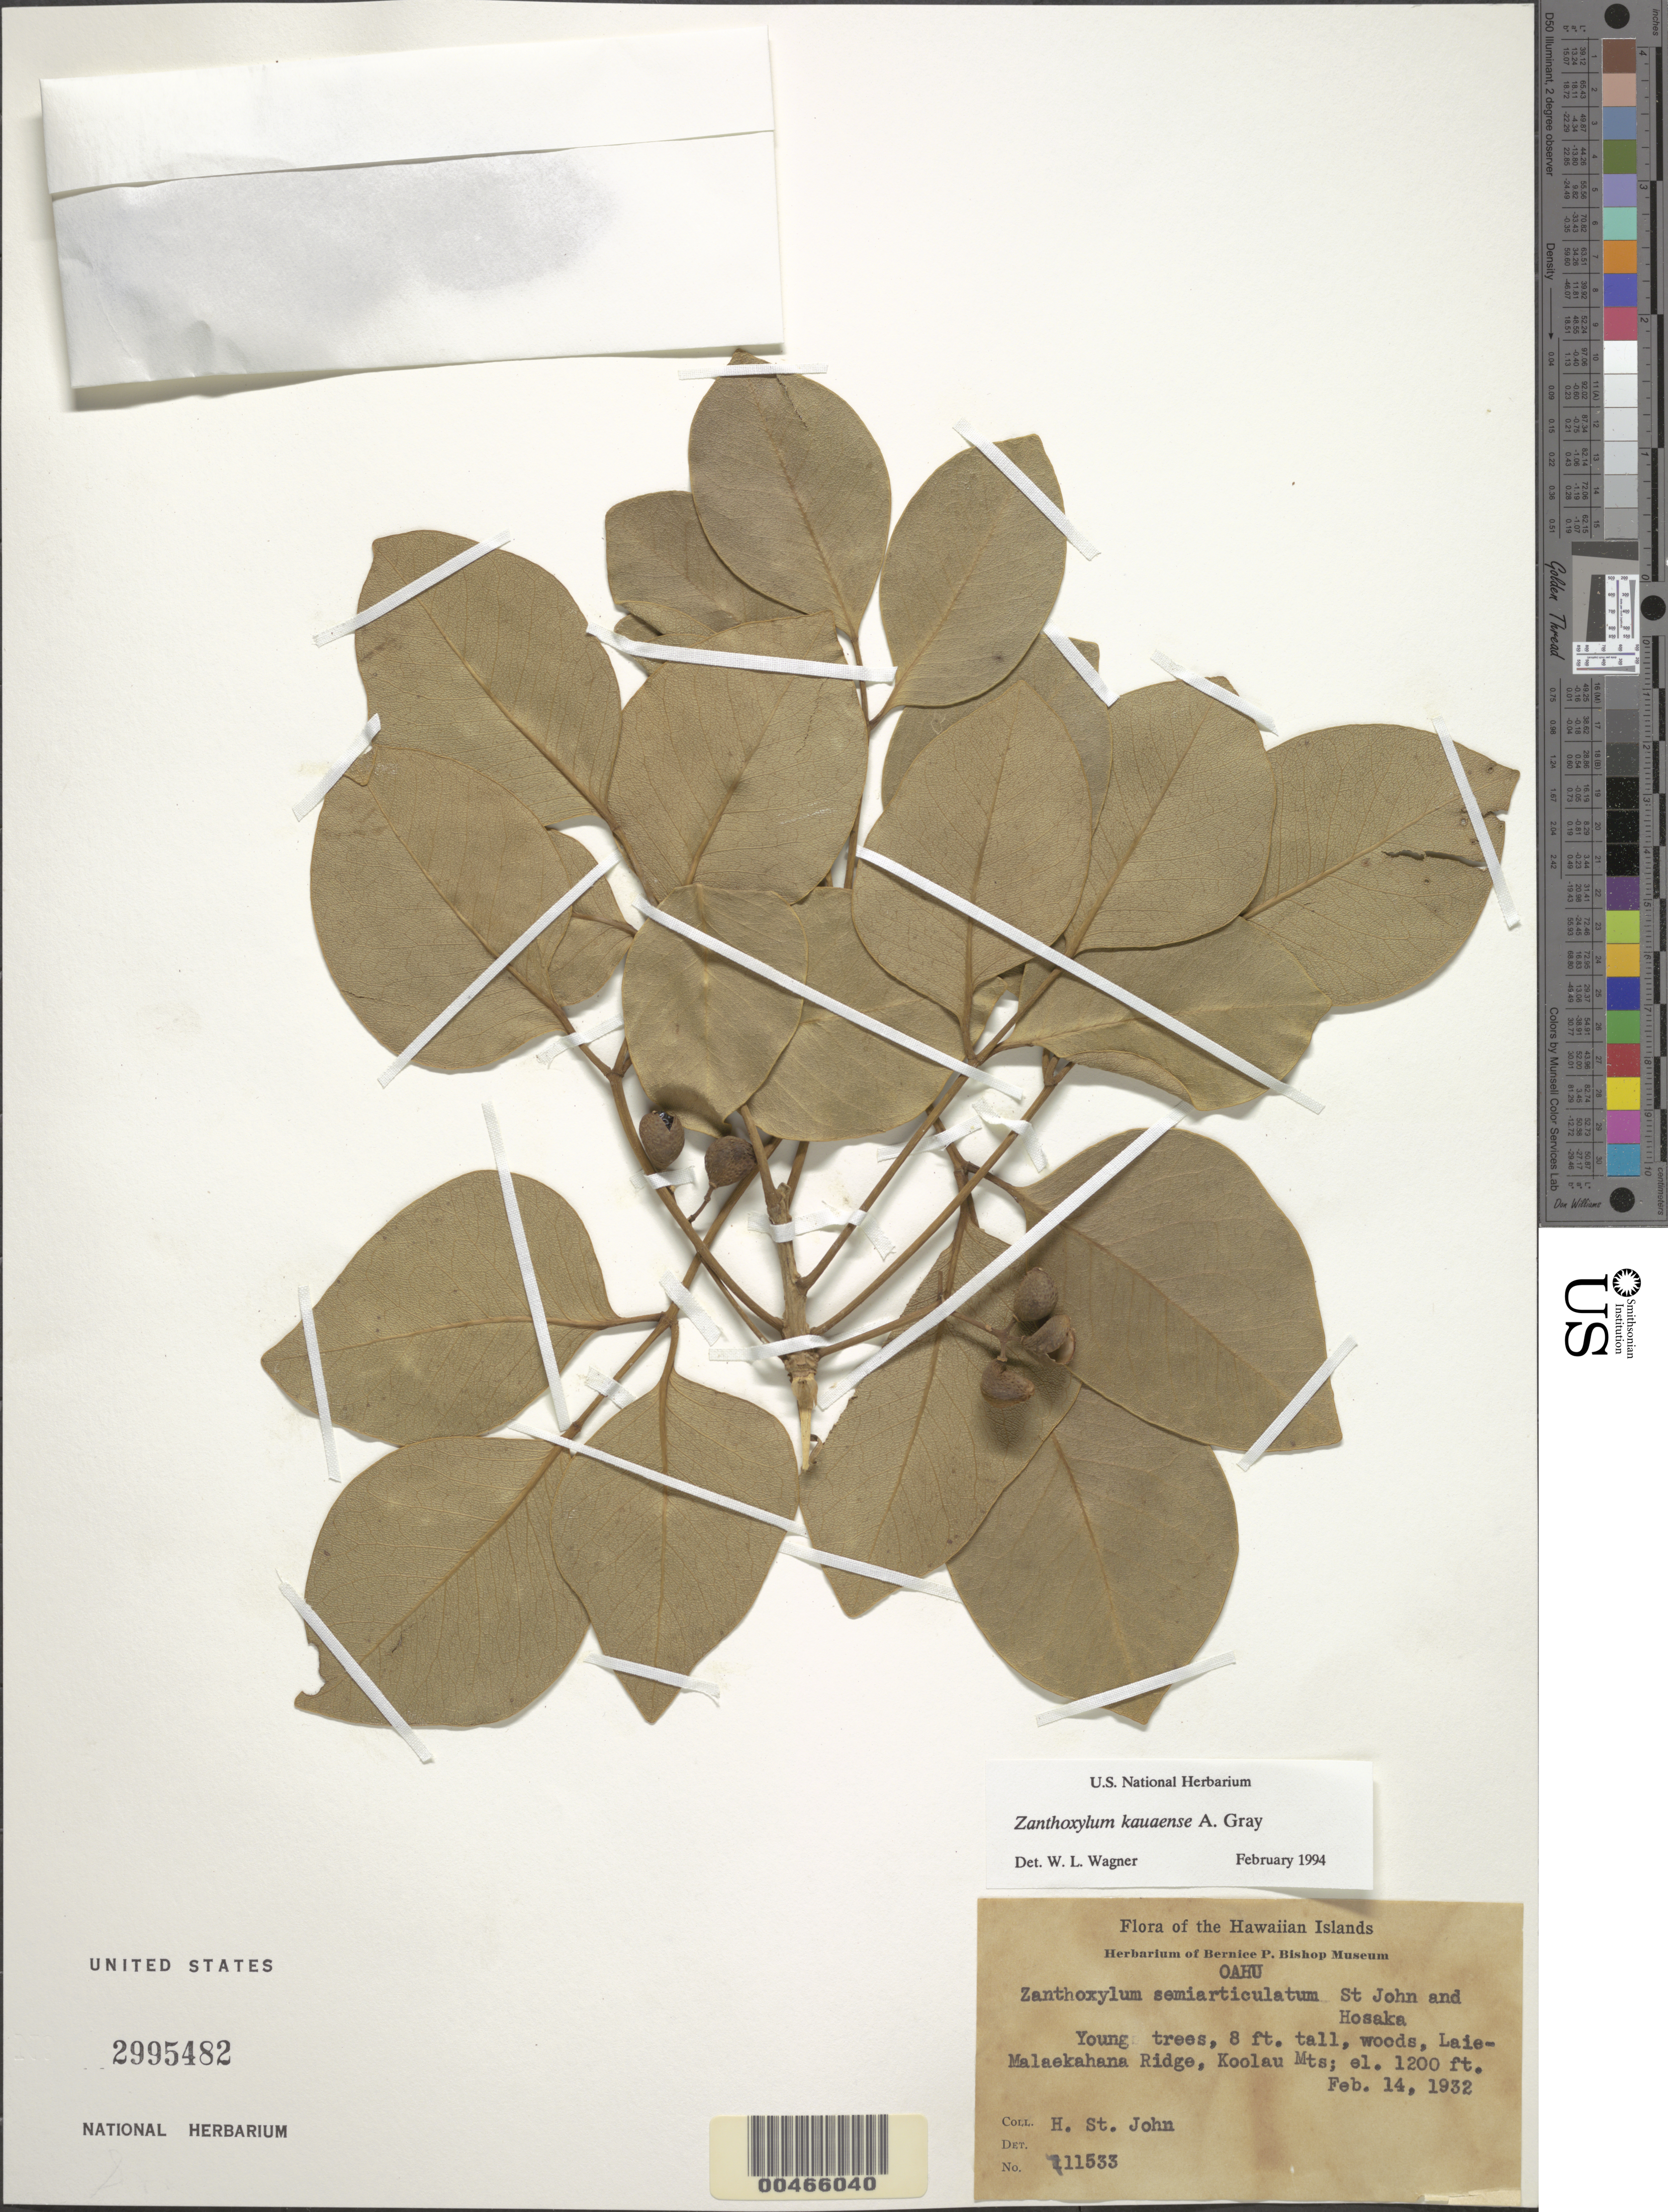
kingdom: Plantae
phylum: Tracheophyta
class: Magnoliopsida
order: Sapindales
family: Rutaceae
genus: Zanthoxylum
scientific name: Zanthoxylum kauaense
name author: A. Gray in Wilkes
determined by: Wagner, W. L., (BOT), Smithsonian Institution - National Museum of Natural History (UNITED STATES)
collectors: H. St. John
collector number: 11533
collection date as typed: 14 Feb 1932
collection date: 1932-02-14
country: United States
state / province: Hawaii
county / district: Honolulu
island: Oahu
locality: Laie-Malaekahana Ridge, Koolau Mts.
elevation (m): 366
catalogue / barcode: US 2995482